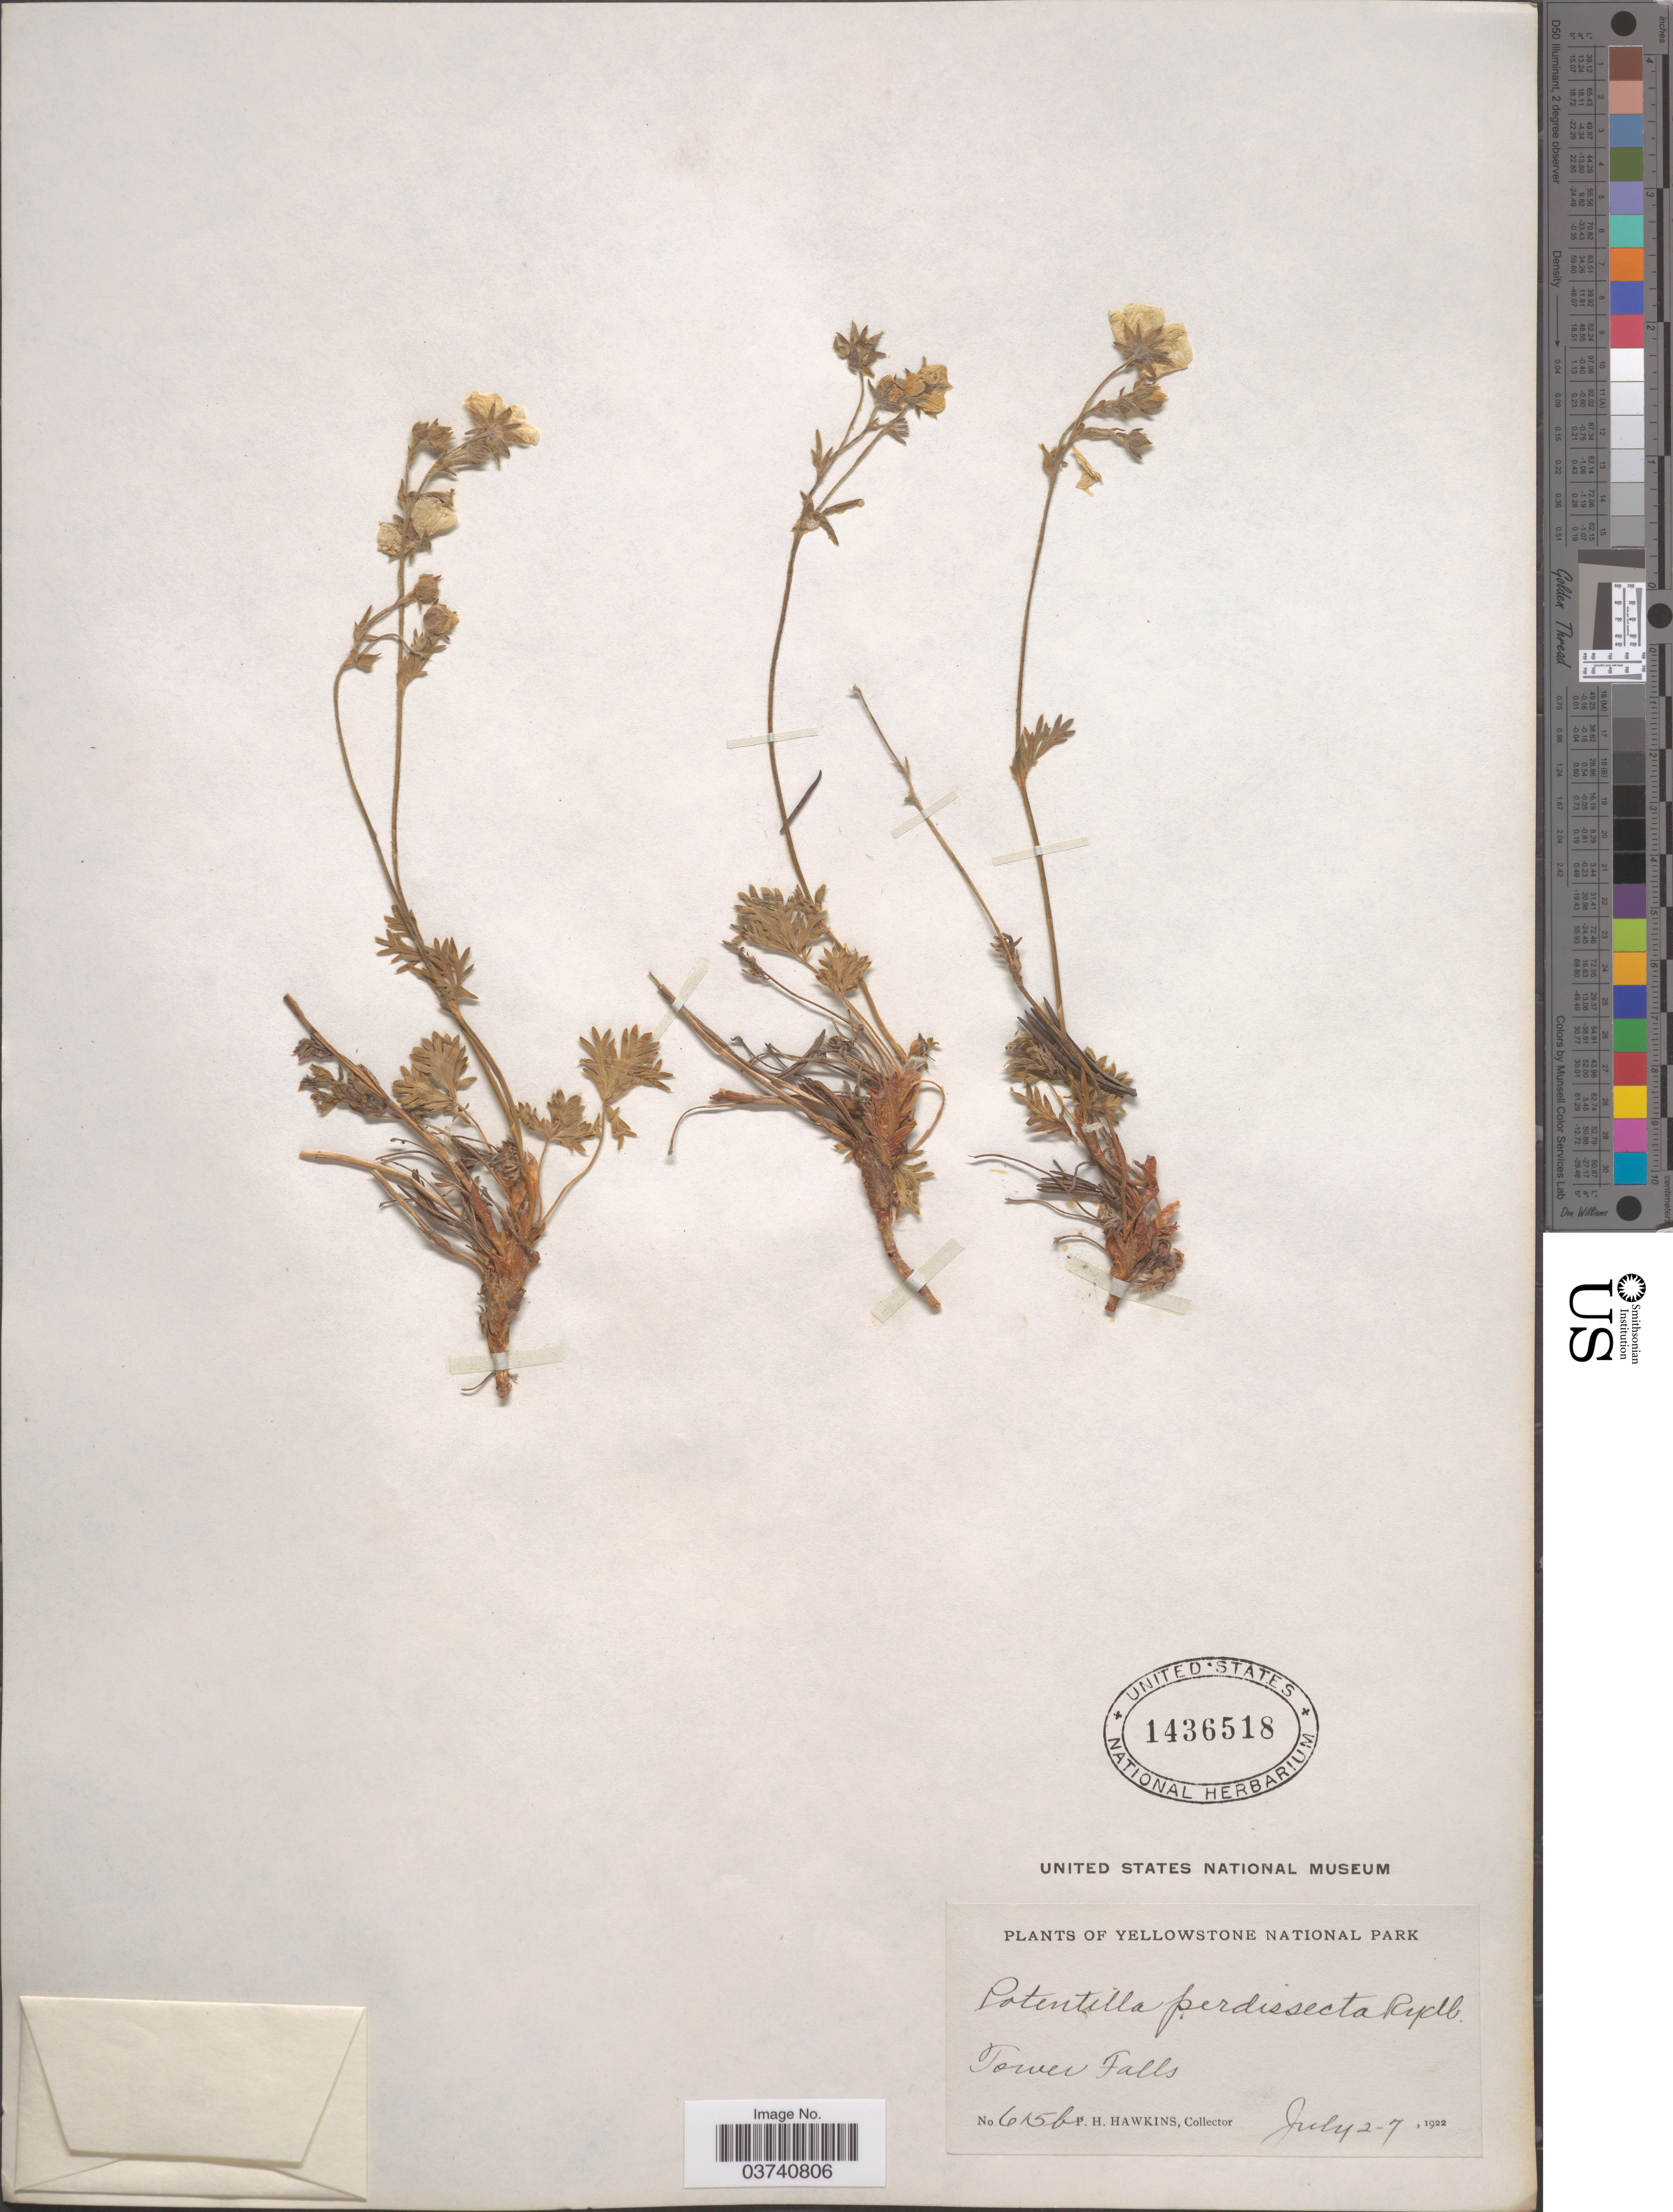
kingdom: Plantae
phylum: Tracheophyta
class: Magnoliopsida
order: Rosales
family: Rosaceae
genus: Potentilla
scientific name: Potentilla perdissecta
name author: Rydb.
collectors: P. Hawkins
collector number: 615b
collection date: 1922-07-02/1922-07-07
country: United States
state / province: Wyoming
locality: Yellowstone National Park. Tower Falls.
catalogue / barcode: US 1436518